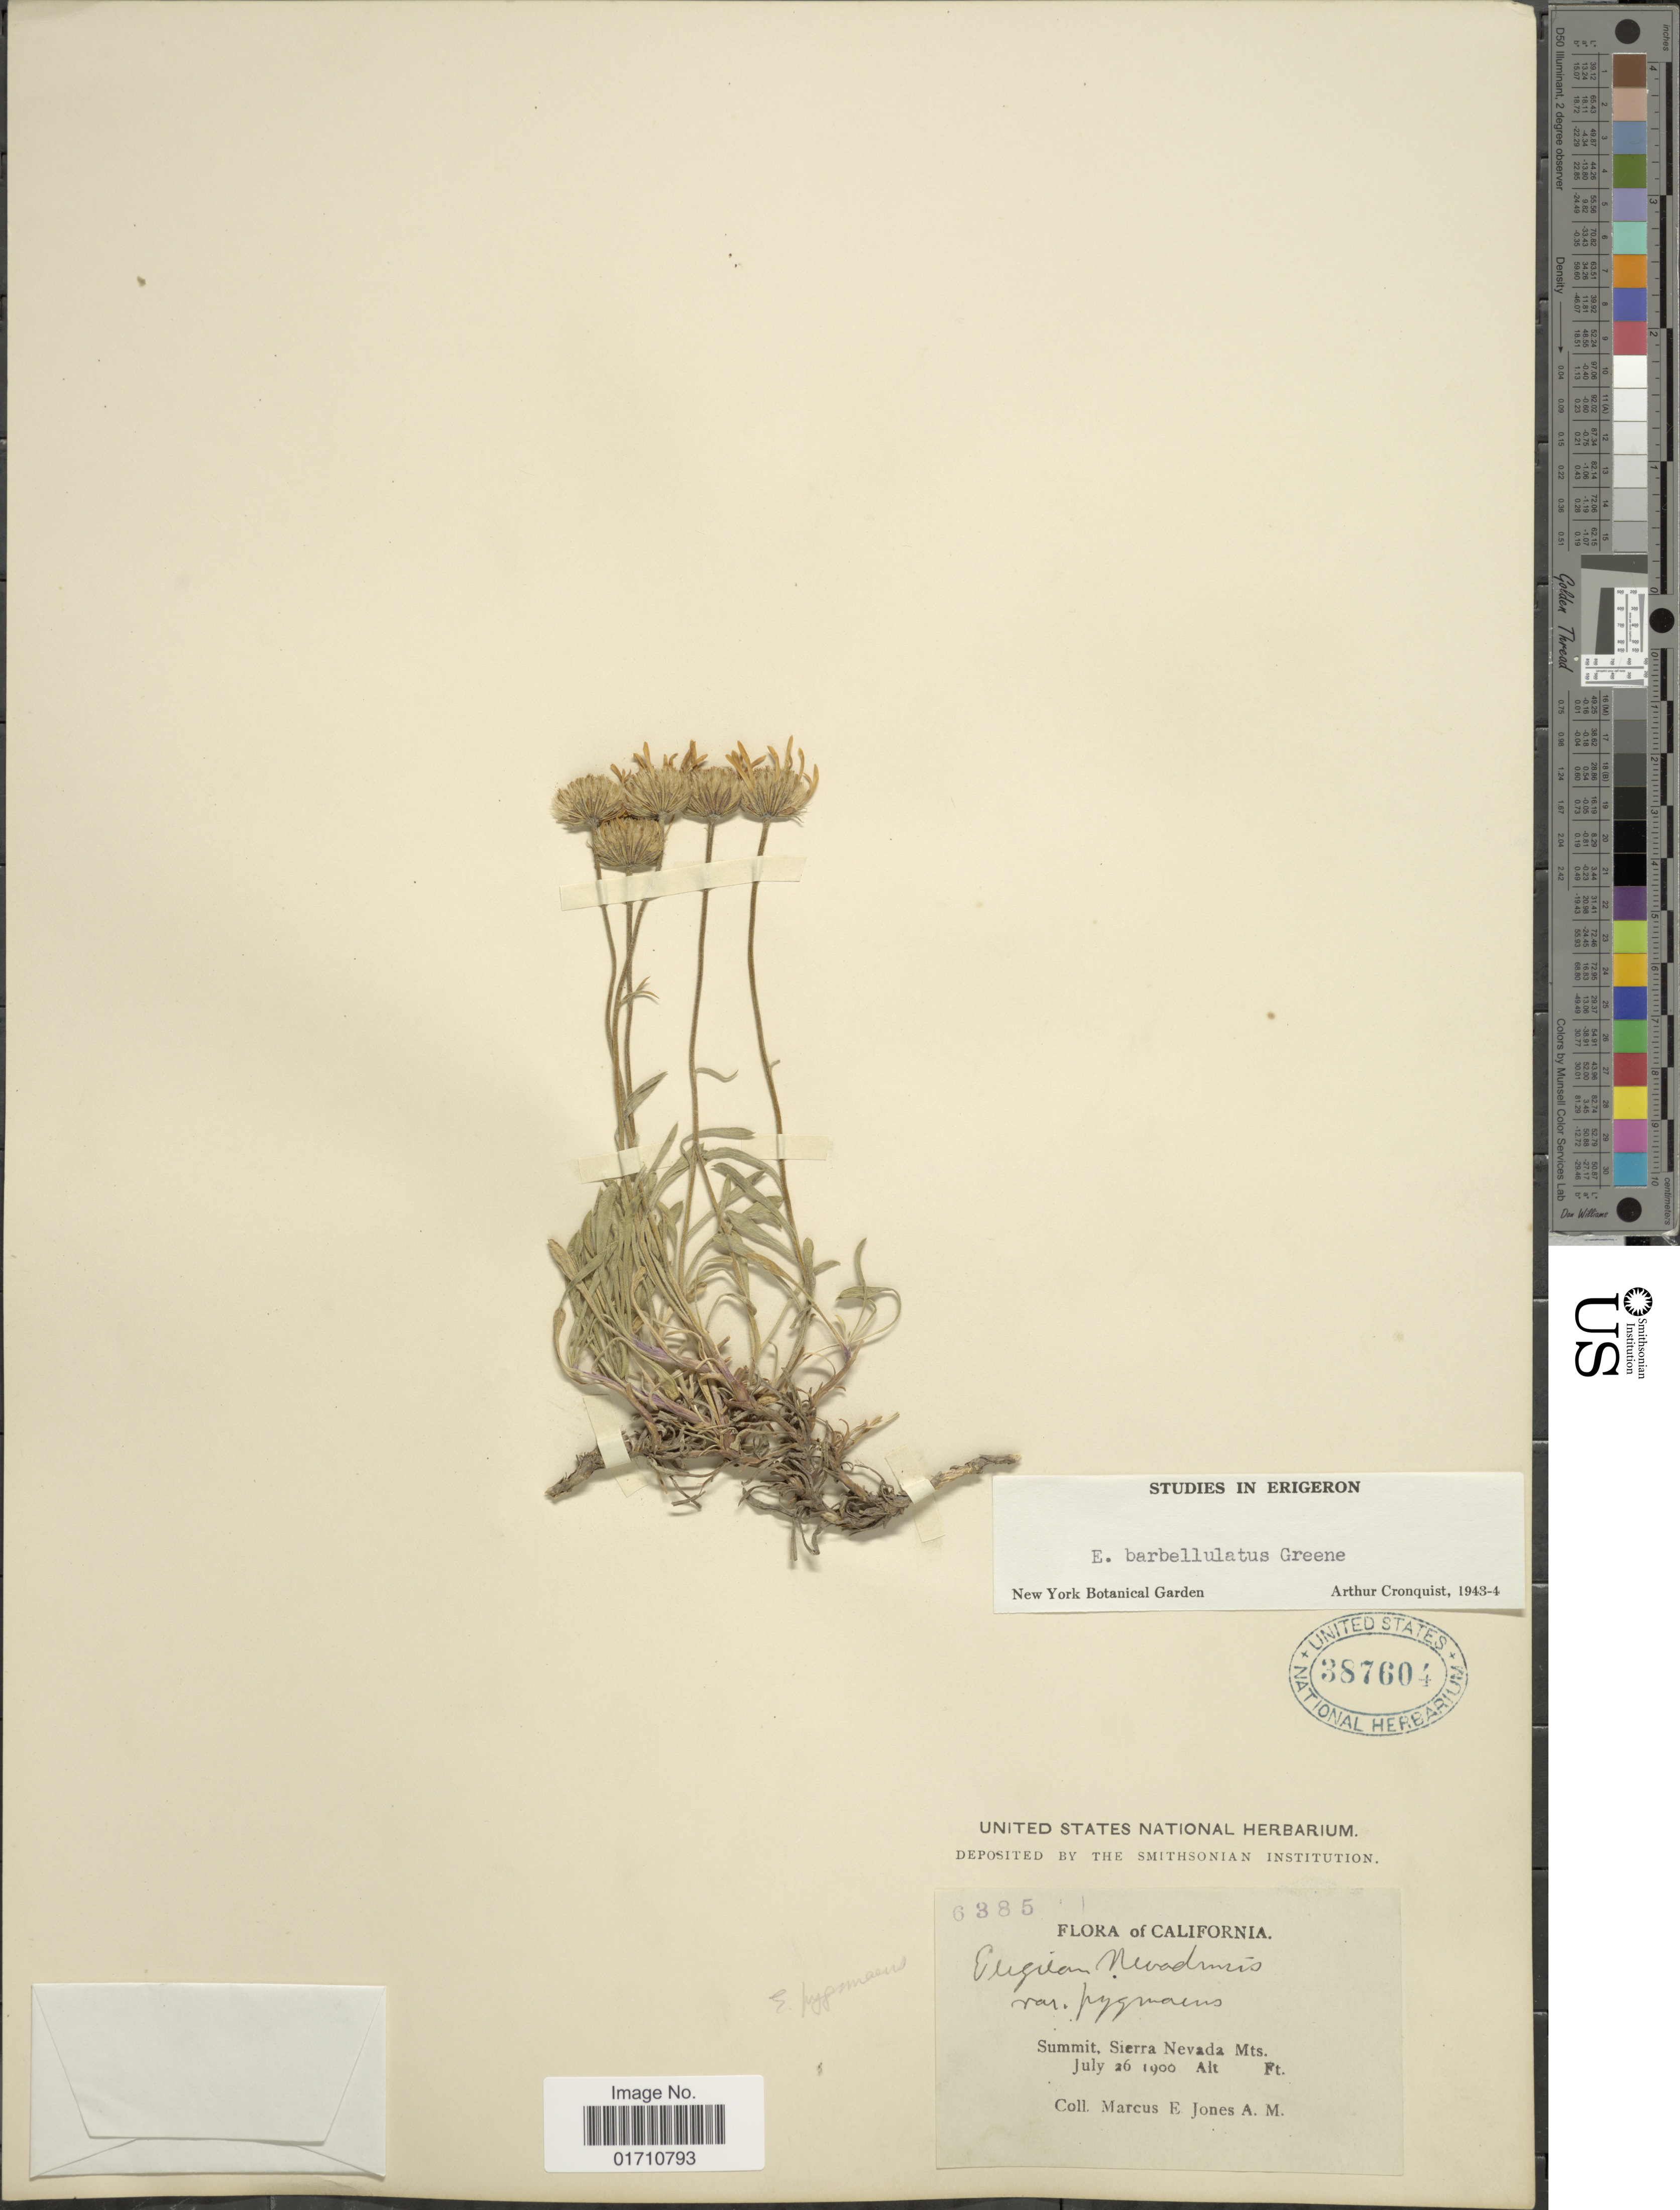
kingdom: Plantae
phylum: Tracheophyta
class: Magnoliopsida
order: Asterales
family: Asteraceae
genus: Erigeron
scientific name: Erigeron barbellulatus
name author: Greene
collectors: M. E. Jones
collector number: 6385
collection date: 1900-07-26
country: United States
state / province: California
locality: Summit, Sierra Nevada Mts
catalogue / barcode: US 387604